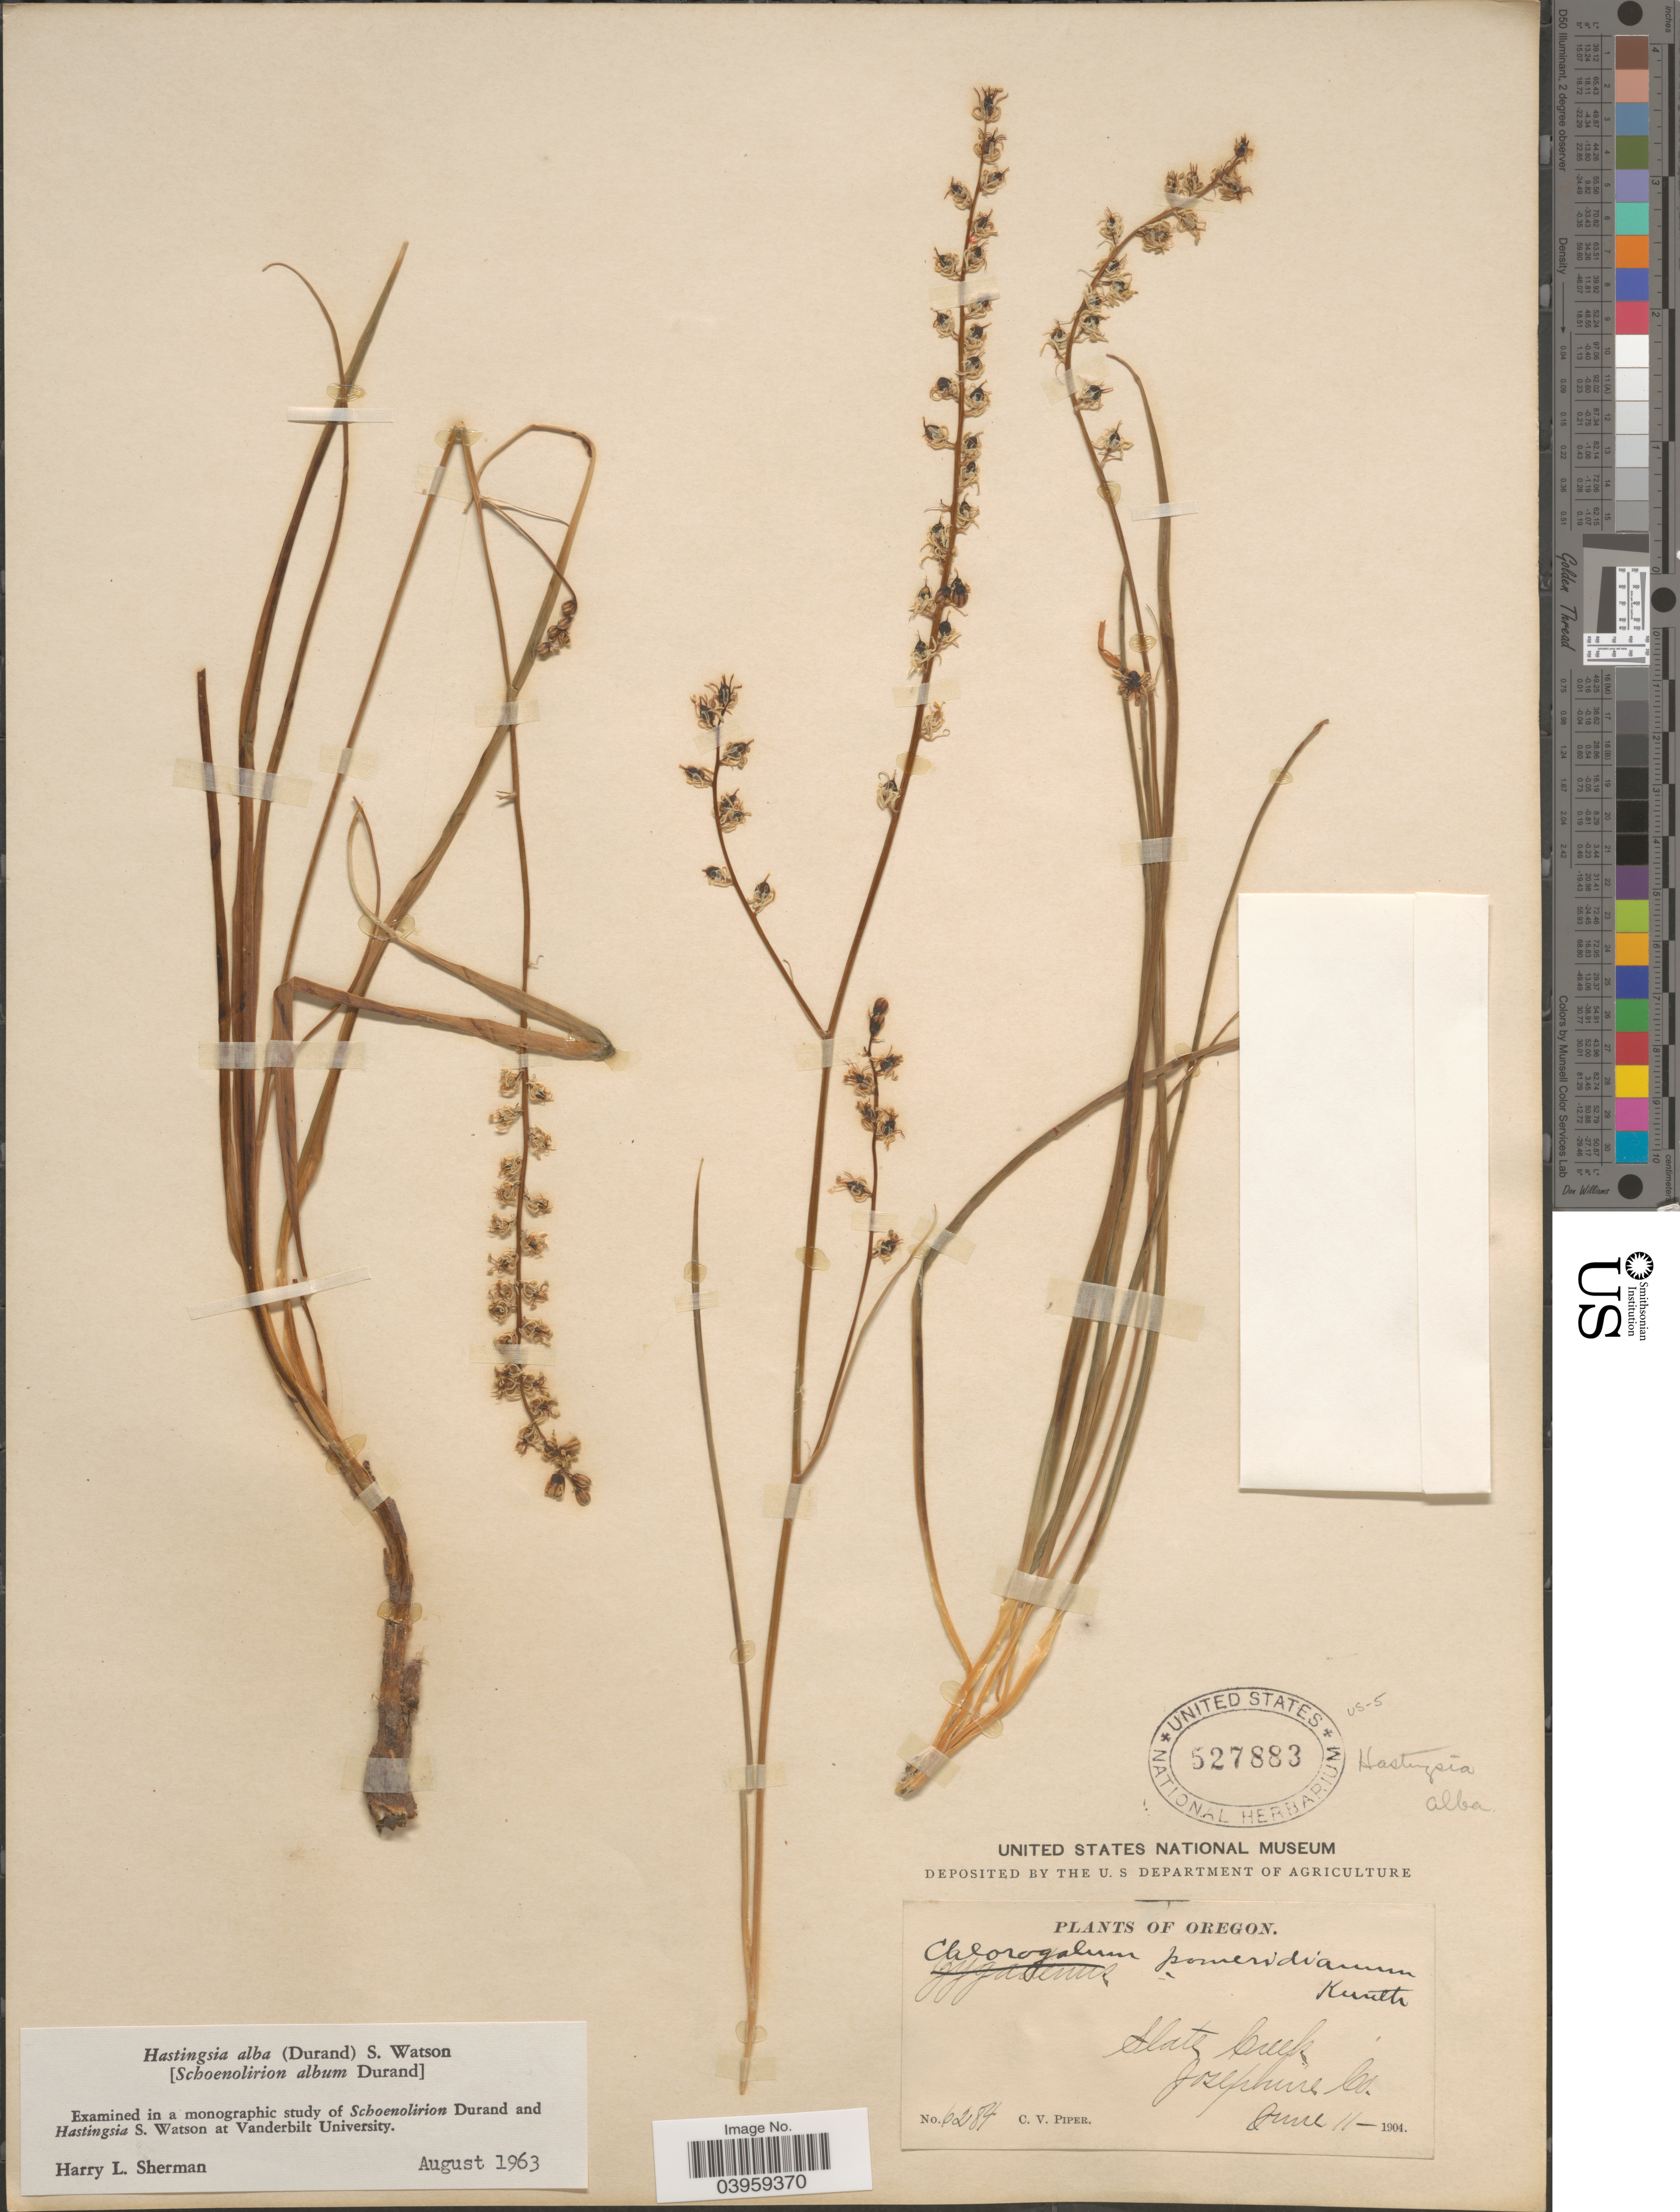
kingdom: Plantae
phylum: Tracheophyta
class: Liliopsida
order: Asparagales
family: Asparagaceae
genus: Hastingsia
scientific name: Hastingsia alba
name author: (Durand) S. Watson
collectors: C. V. Piper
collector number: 6284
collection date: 1904-06-11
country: United States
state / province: Oregon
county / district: Josephine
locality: Slate Creek, Josephine Co.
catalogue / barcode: US 527883